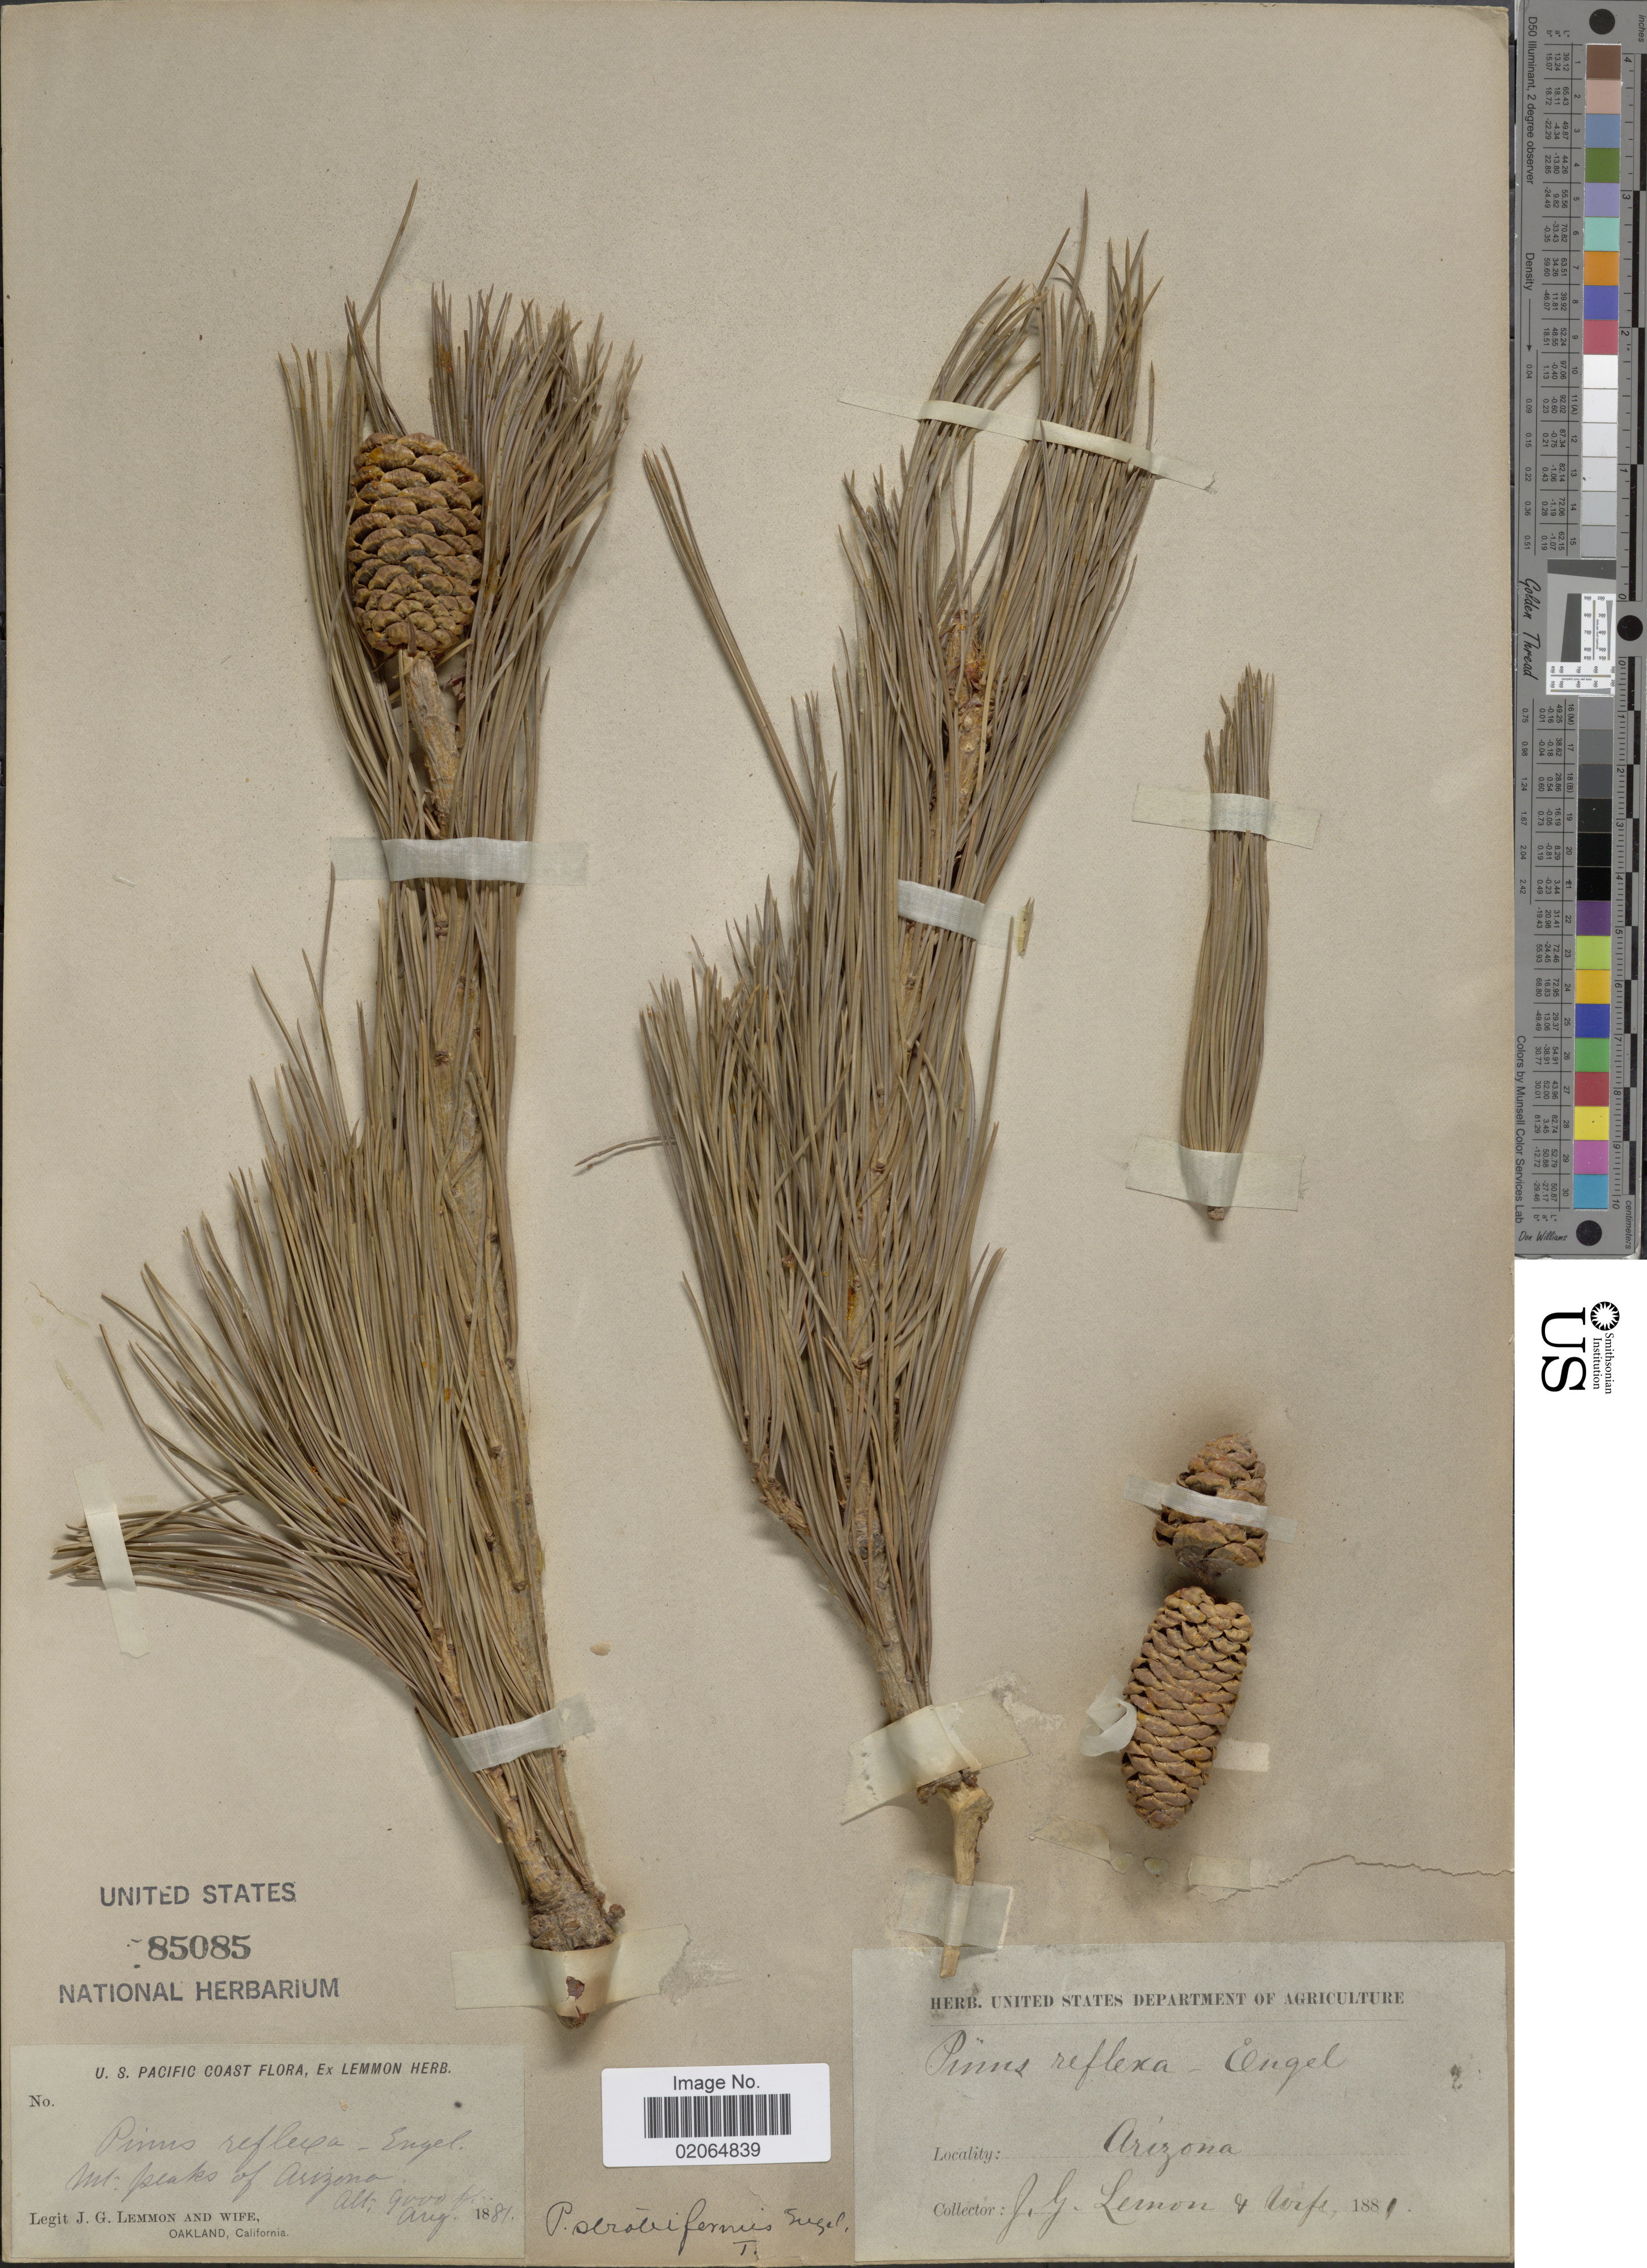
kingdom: Plantae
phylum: Tracheophyta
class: Pinopsida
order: Pinales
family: Pinaceae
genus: Pinus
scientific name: Pinus strobiformis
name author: Engelm.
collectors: J. Lemmon & Mrs. J. G. Lemmon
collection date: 1881-08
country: United States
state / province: Arizona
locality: Mt. Peaks of Arizona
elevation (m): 2743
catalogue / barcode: US 85085